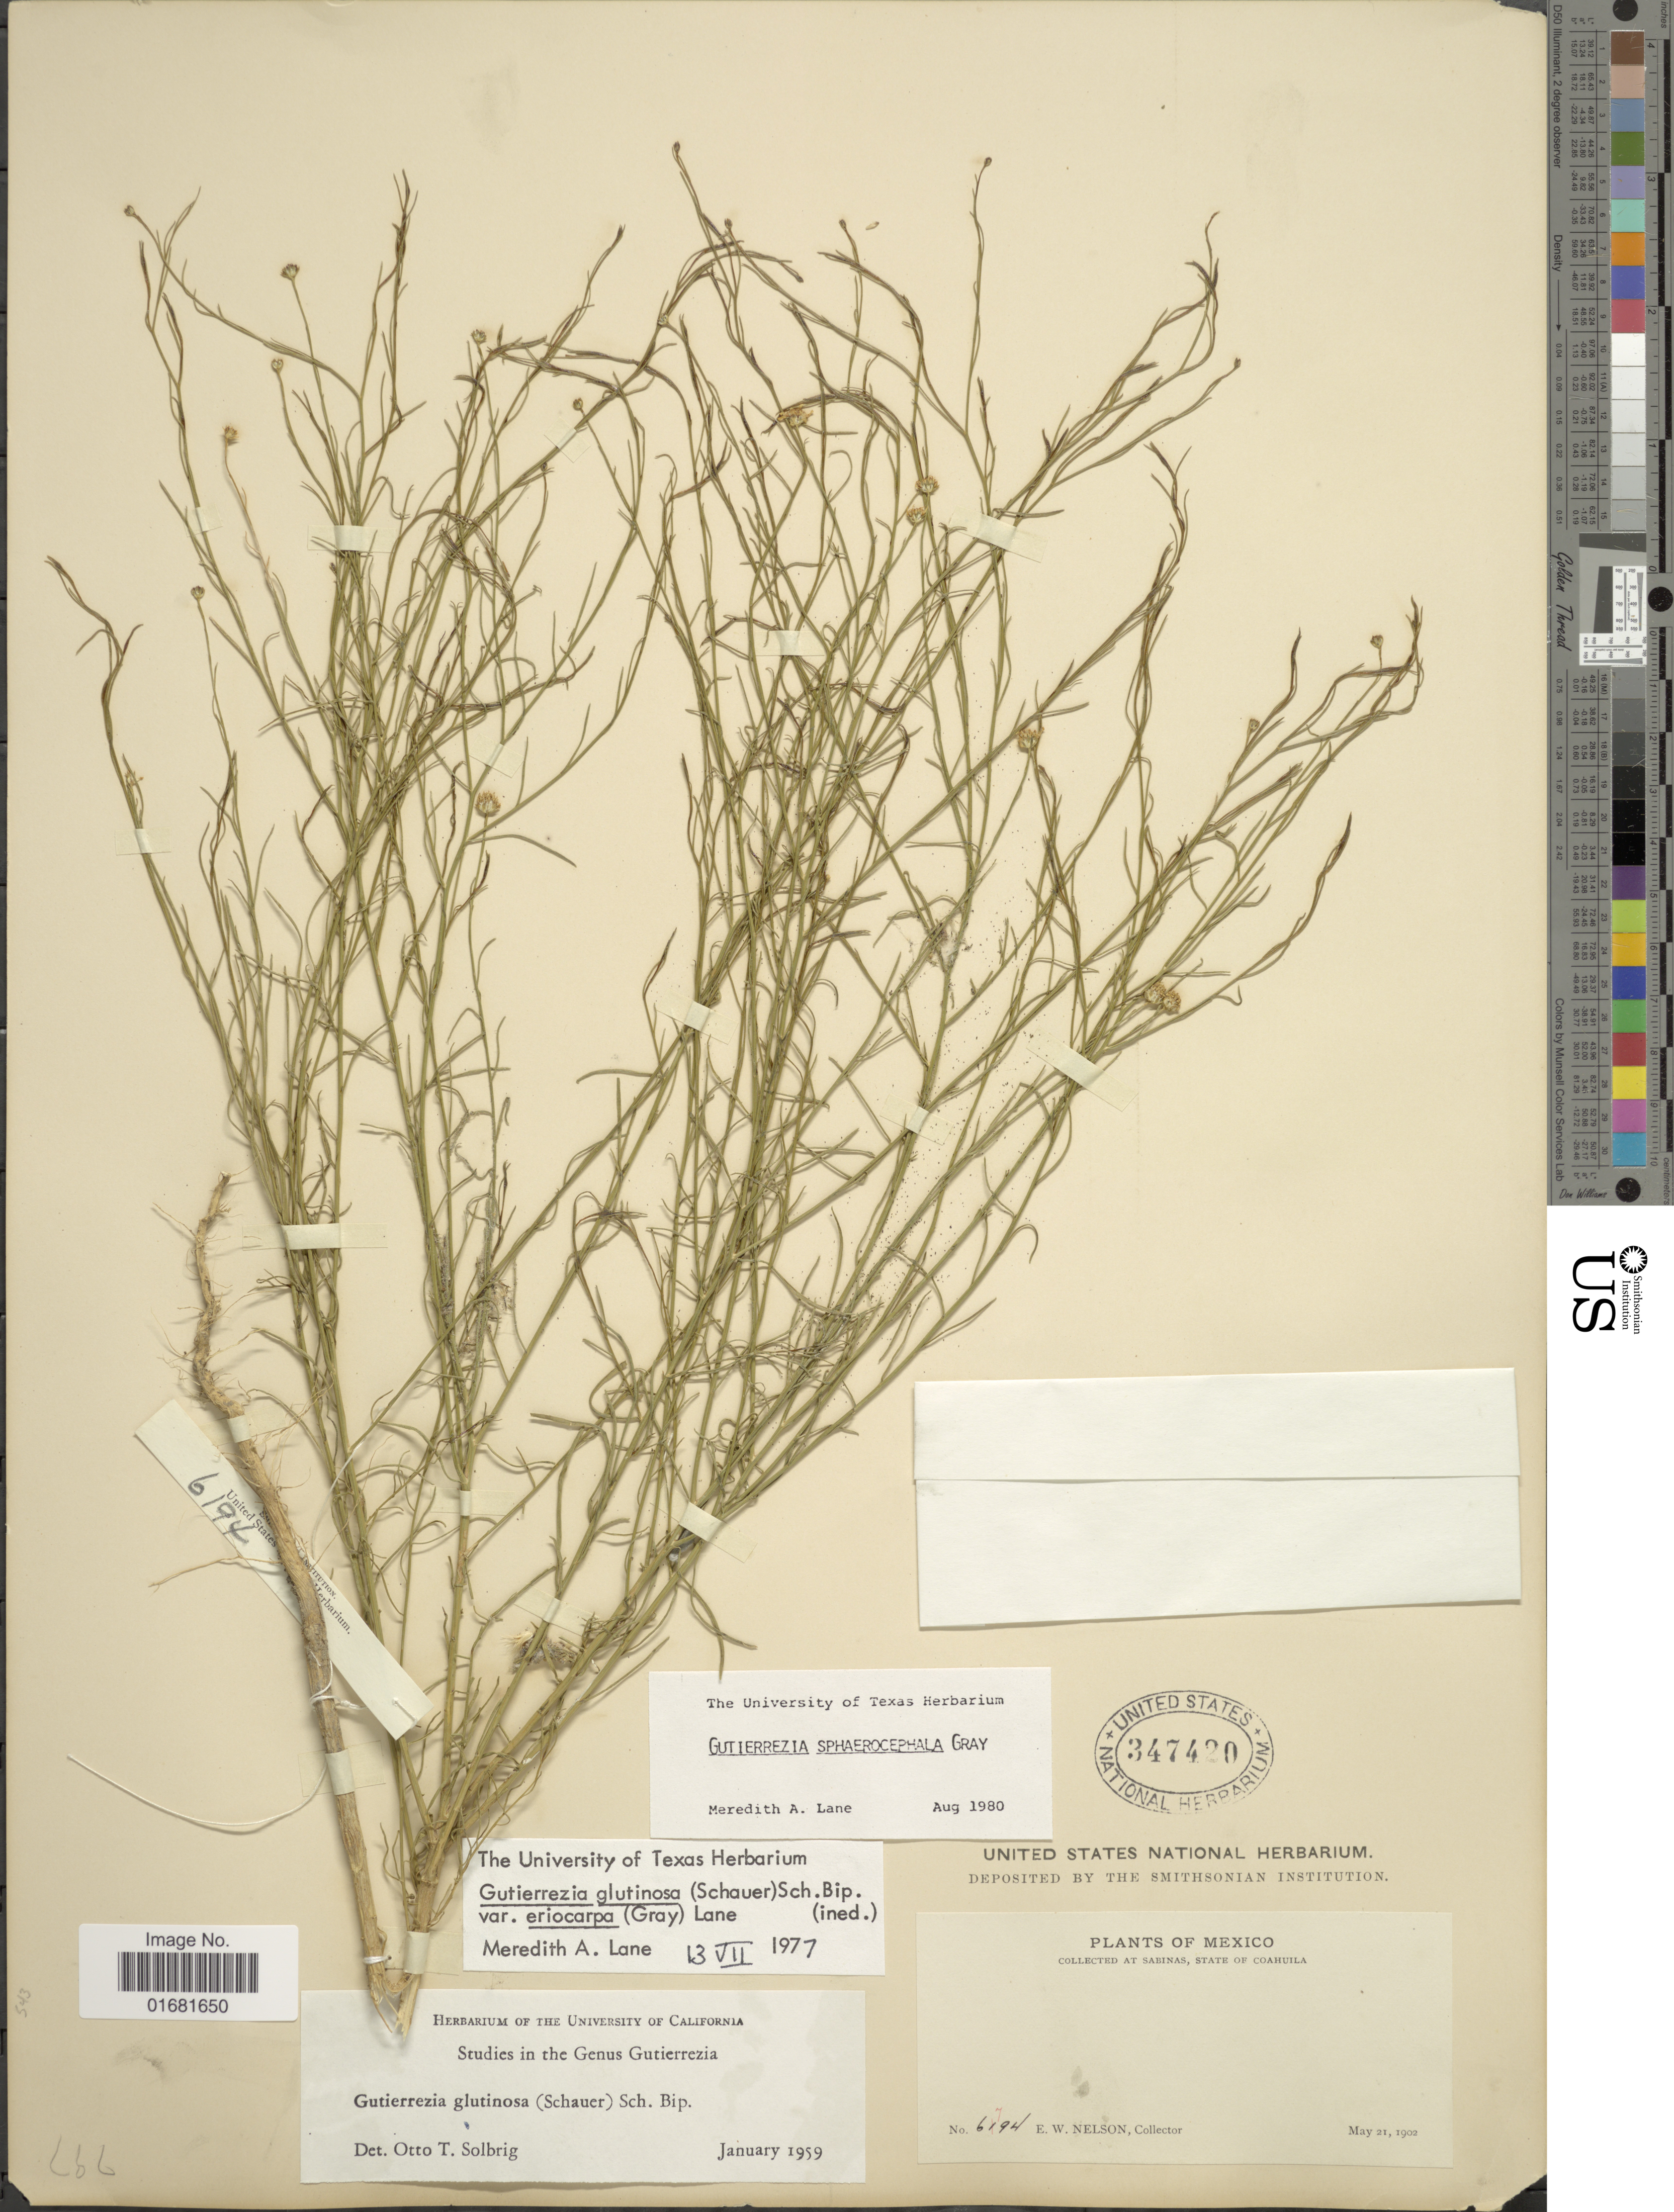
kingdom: Plantae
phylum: Tracheophyta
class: Magnoliopsida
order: Asterales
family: Asteraceae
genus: Gutierrezia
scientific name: Gutierrezia sphaerocephala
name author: A. Gray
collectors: E. W. Nelson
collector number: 6194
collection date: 1902-05-21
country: Mexico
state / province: Coahuila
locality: Sabinas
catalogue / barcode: US 347420